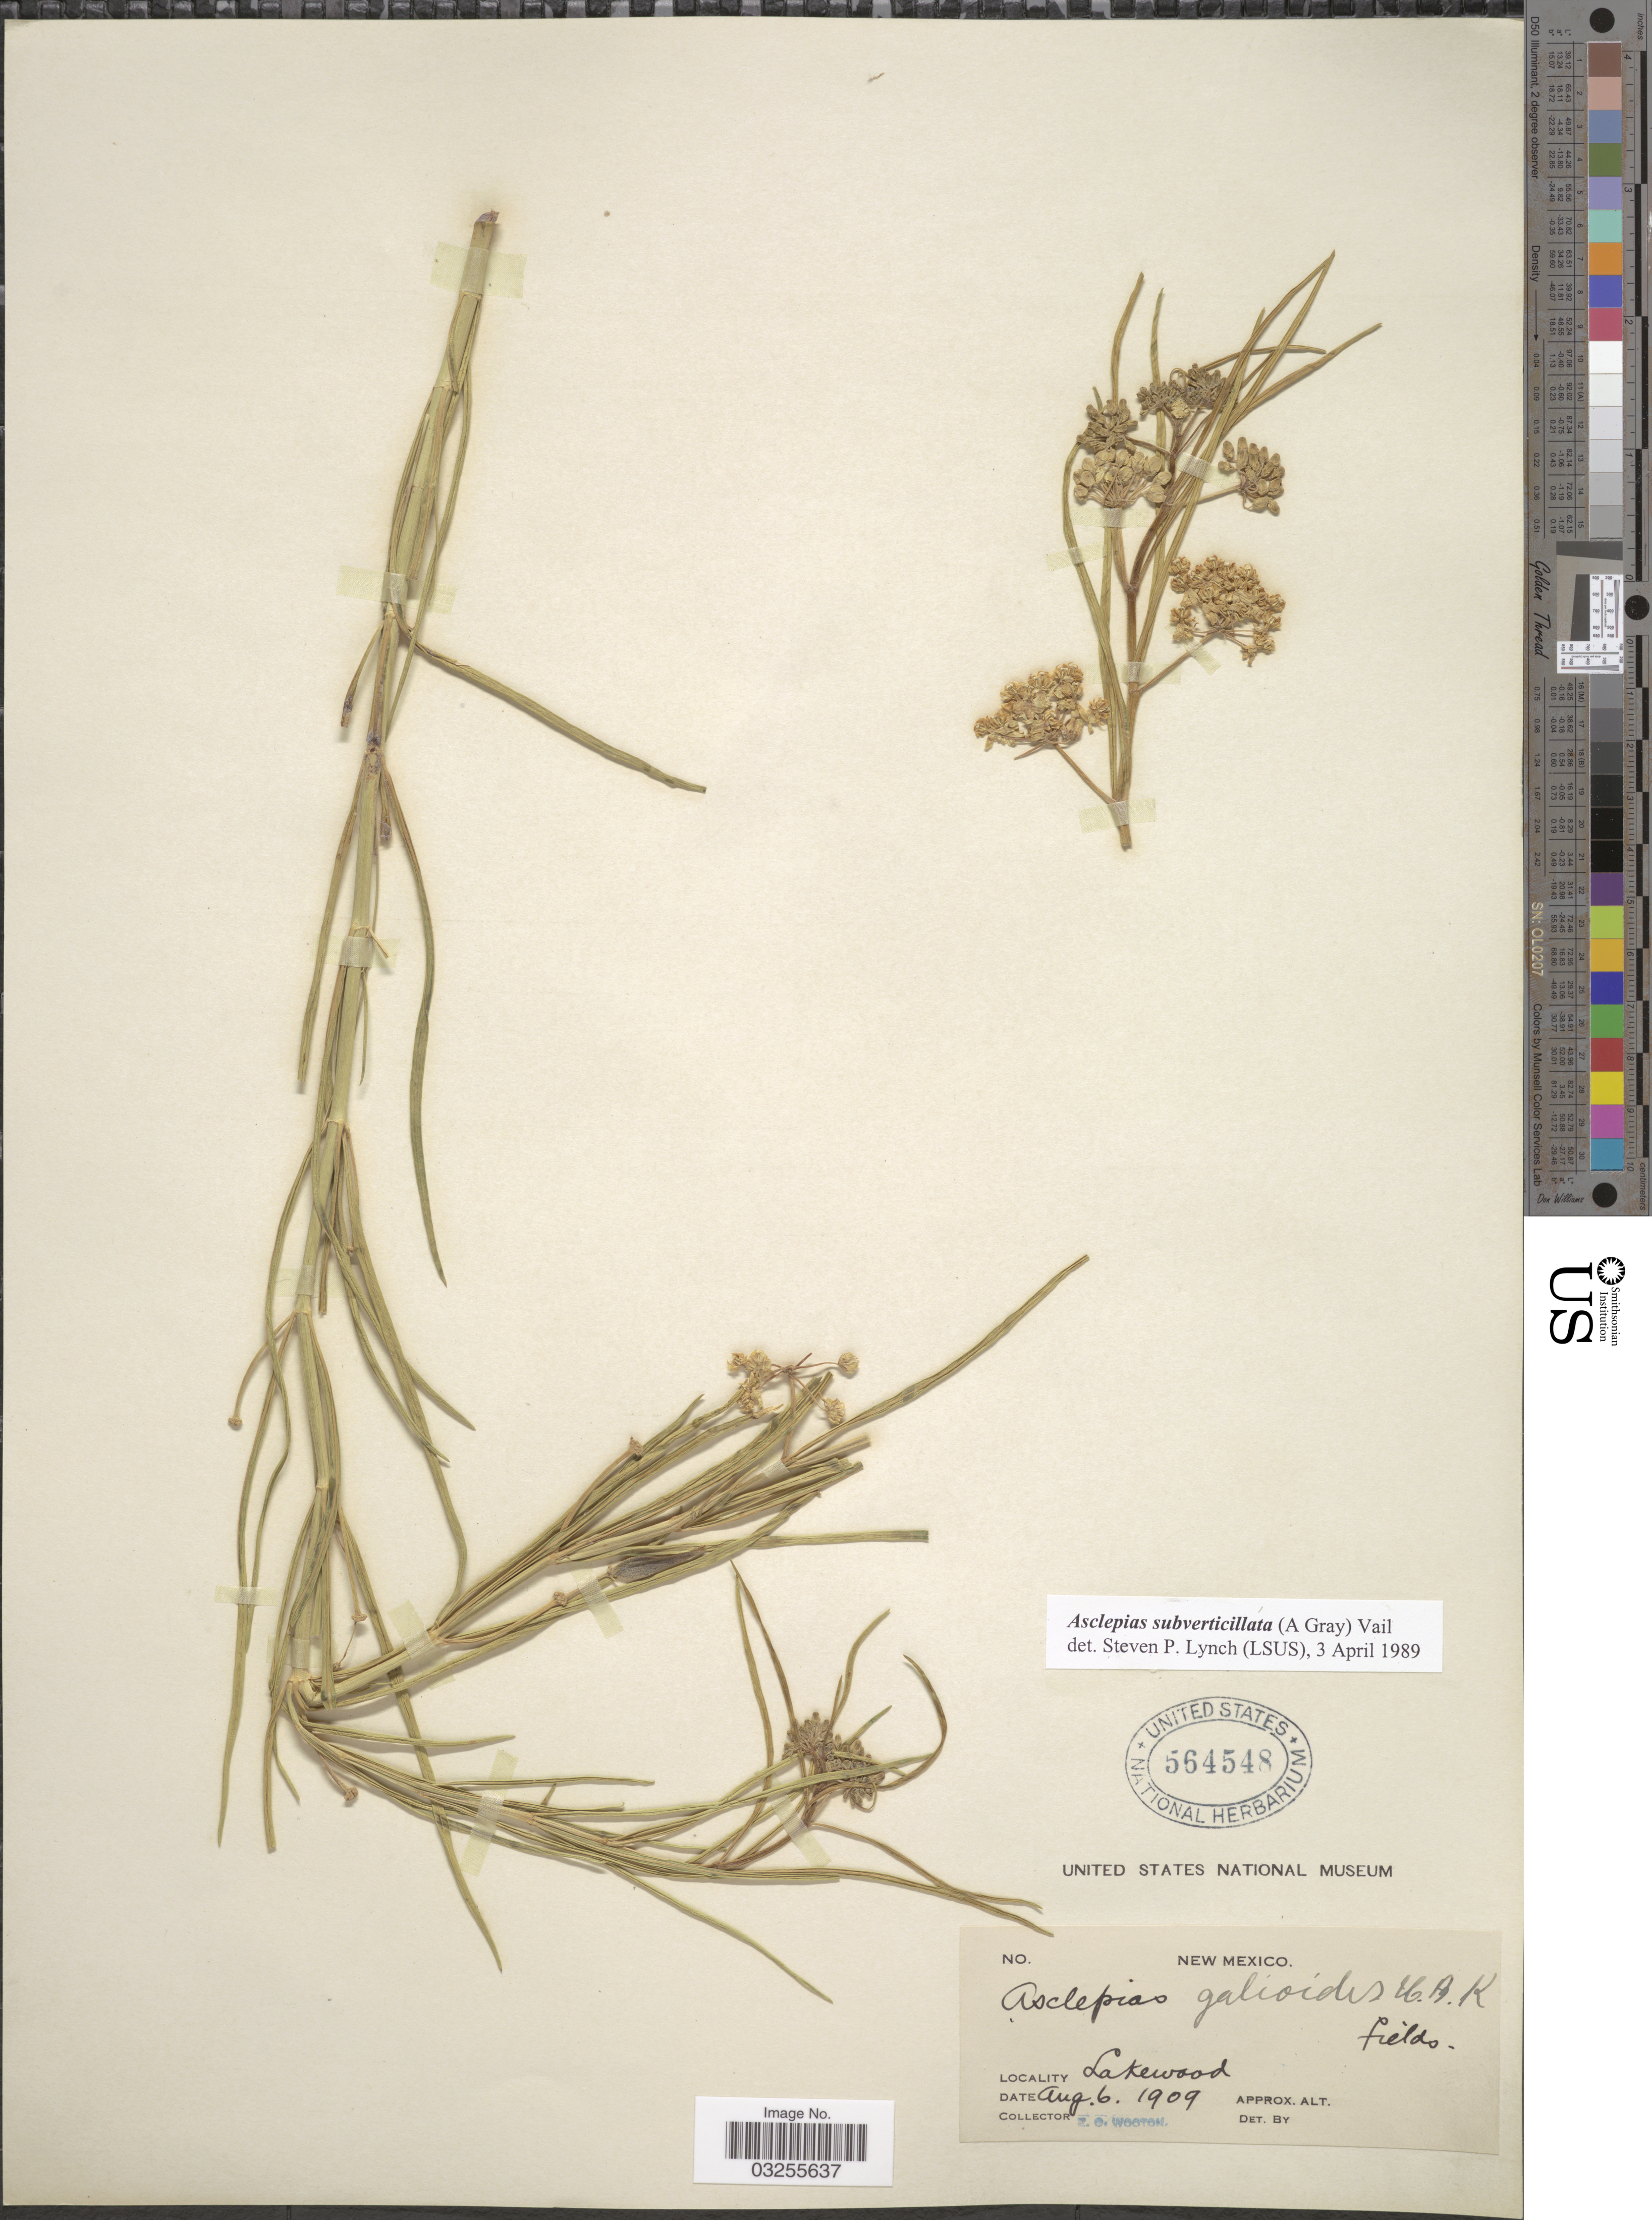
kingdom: Plantae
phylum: Tracheophyta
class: Magnoliopsida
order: Gentianales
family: Apocynaceae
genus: Asclepias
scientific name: Asclepias subverticillata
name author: (A. Gray) Vail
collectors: E. O. Wooton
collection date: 1909-08-06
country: United States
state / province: New Mexico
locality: Lakewood.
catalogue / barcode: US 564548